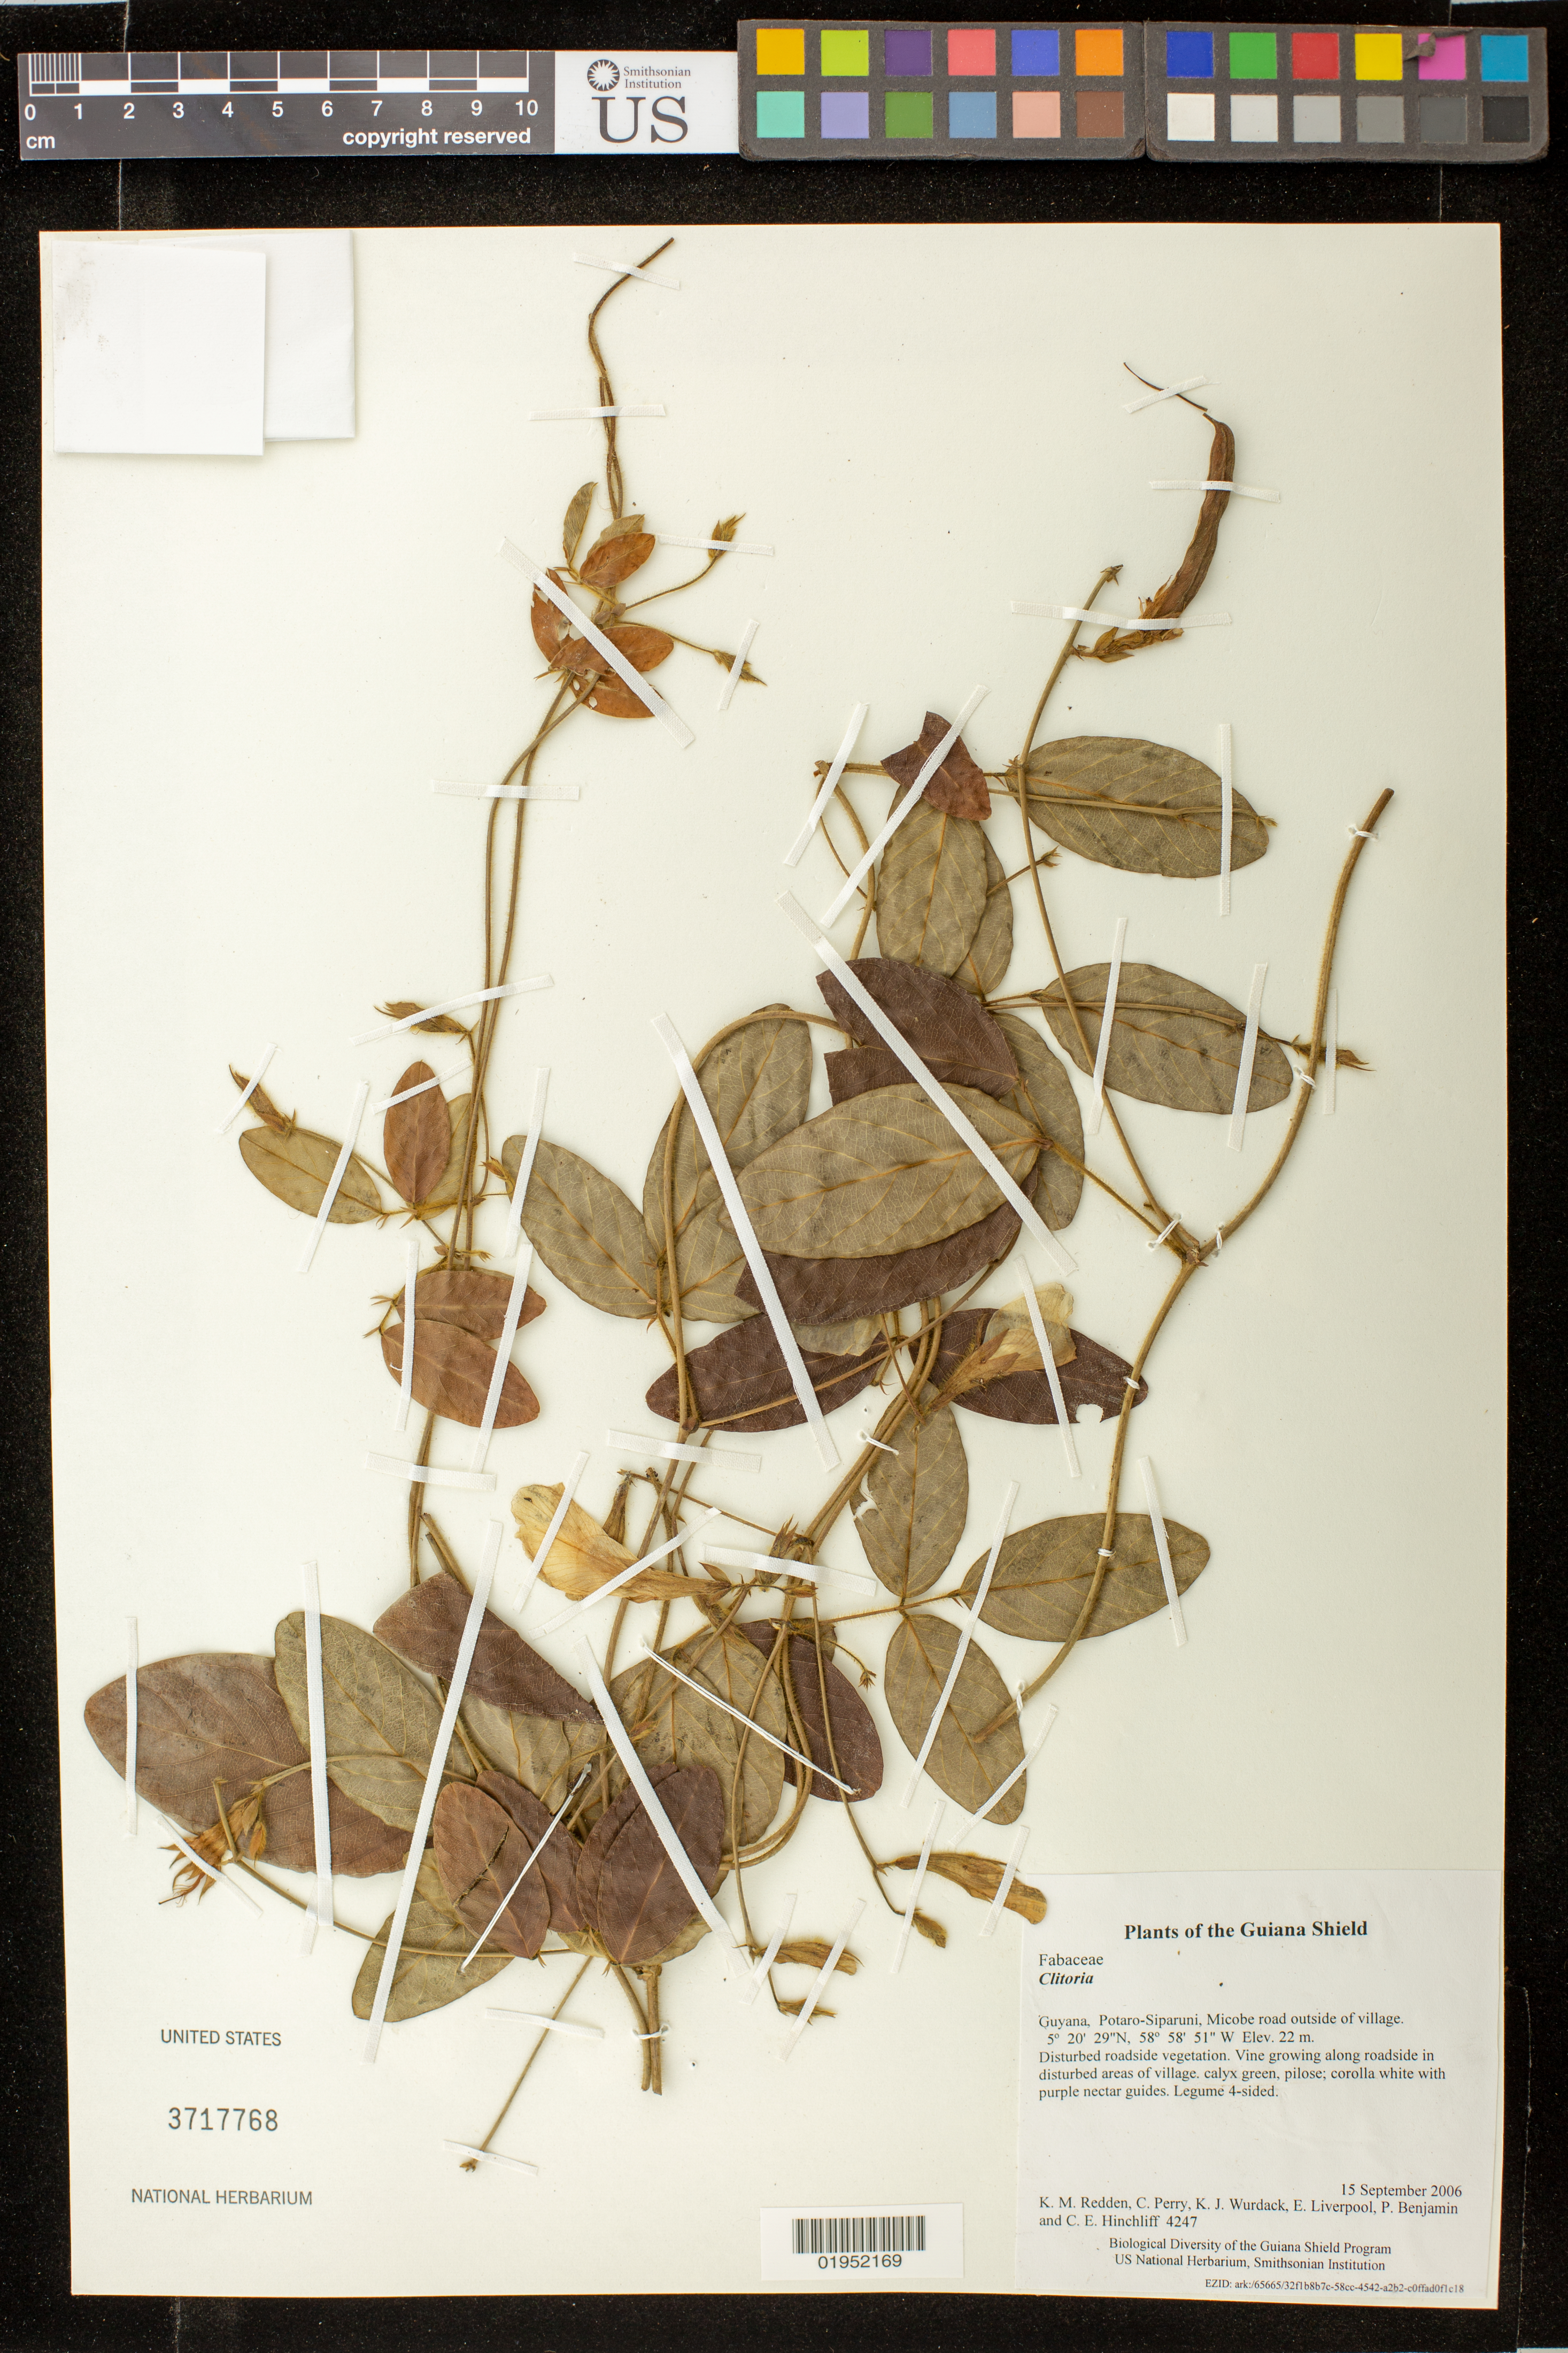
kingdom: Plantae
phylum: Tracheophyta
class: Magnoliopsida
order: Fabales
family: Fabaceae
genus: Clitoria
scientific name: Clitoria sp.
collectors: K. M. Redden, C. Perry, K. Wurdack, E. Liverpool, P. Benjamin & C. E. Hinchliff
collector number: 4247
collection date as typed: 15 September 2006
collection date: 2006-09-15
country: Guyana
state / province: Potaro-Siparuni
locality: Micobe road outside of village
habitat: Disturbed roadside vegetation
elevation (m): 22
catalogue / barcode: US 3717768